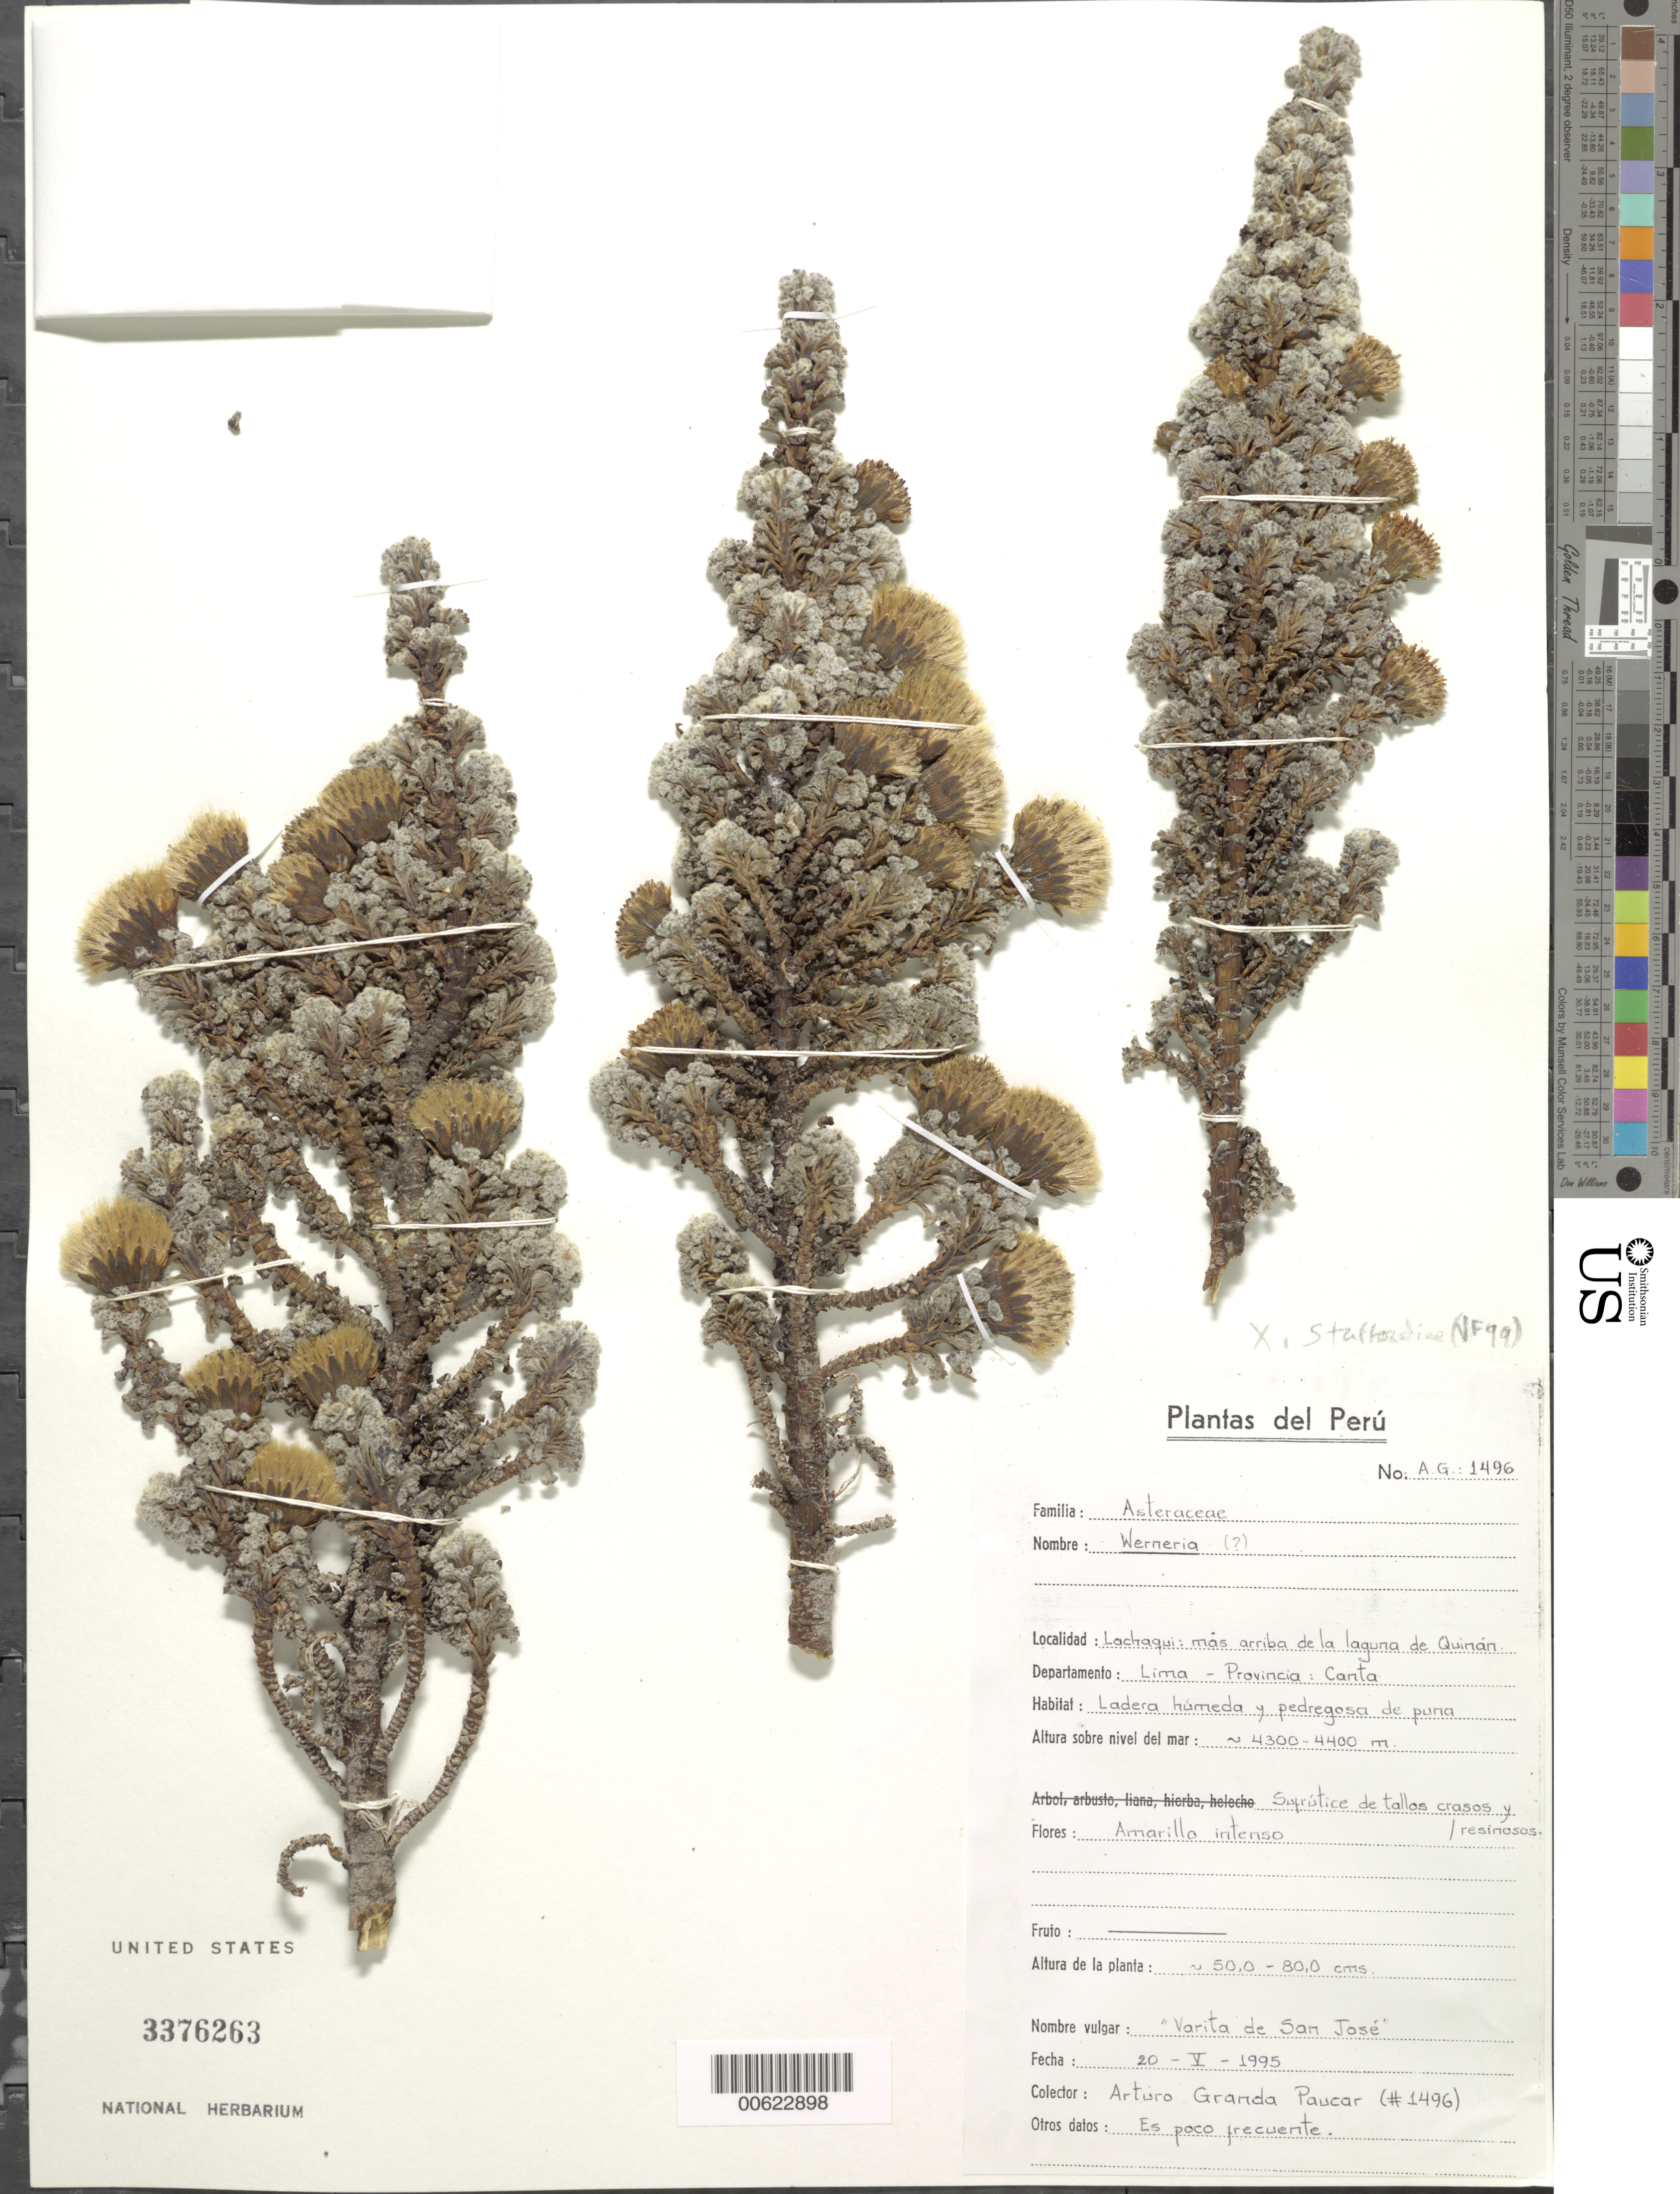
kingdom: Plantae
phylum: Tracheophyta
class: Magnoliopsida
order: Asterales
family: Asteraceae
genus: Xenophyllum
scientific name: Xenophyllum staffordiae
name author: (Sandwith) V.A. Funk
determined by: Funk, Vicki A., (BOT), Smithsonian Institution - National Museum of Natural History (UNITED STATES)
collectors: A. Granda Paucar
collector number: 1496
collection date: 1995-05-20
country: Peru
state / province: Lima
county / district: Canta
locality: Lachaqui: mas arriba de la laguna de Quinan; Lima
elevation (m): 4300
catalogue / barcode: US 3376263